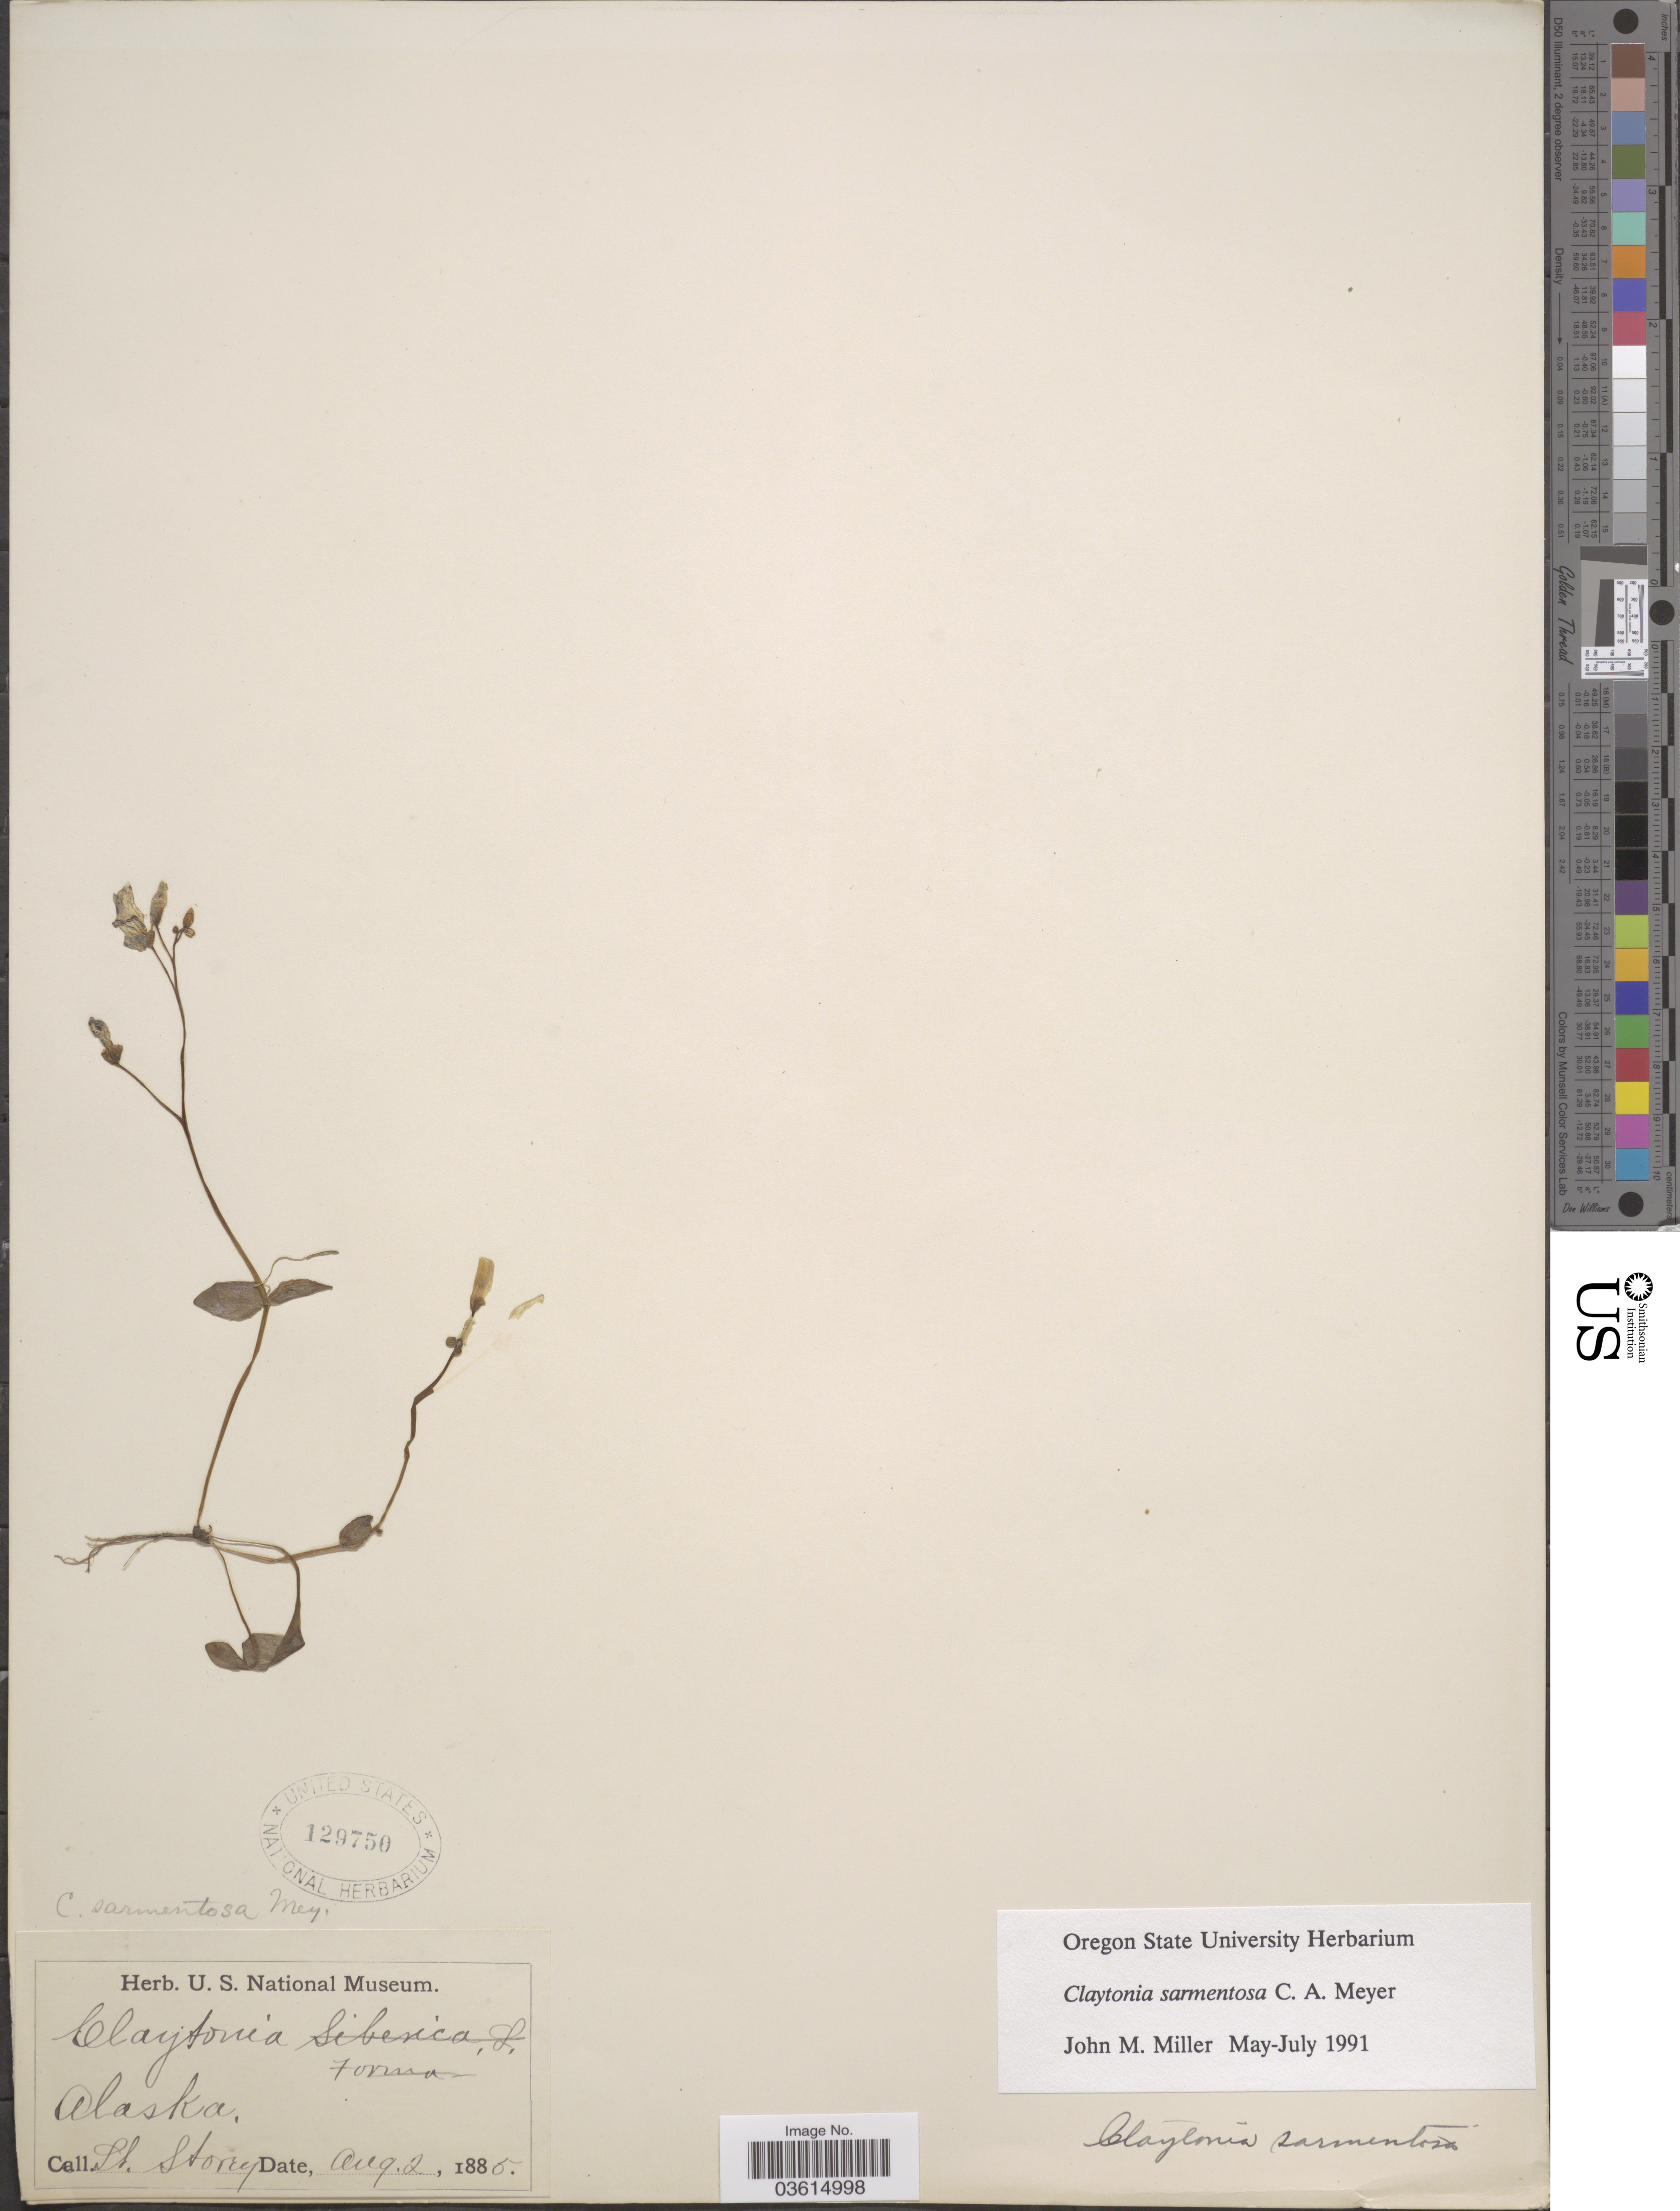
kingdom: Plantae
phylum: Tracheophyta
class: Magnoliopsida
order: Caryophyllales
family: Montiaceae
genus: Claytonia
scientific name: Claytonia sarmentosa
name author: C.A. Mey.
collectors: -. Storey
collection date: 1885-08-02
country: United States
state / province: Alaska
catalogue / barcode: US 129750